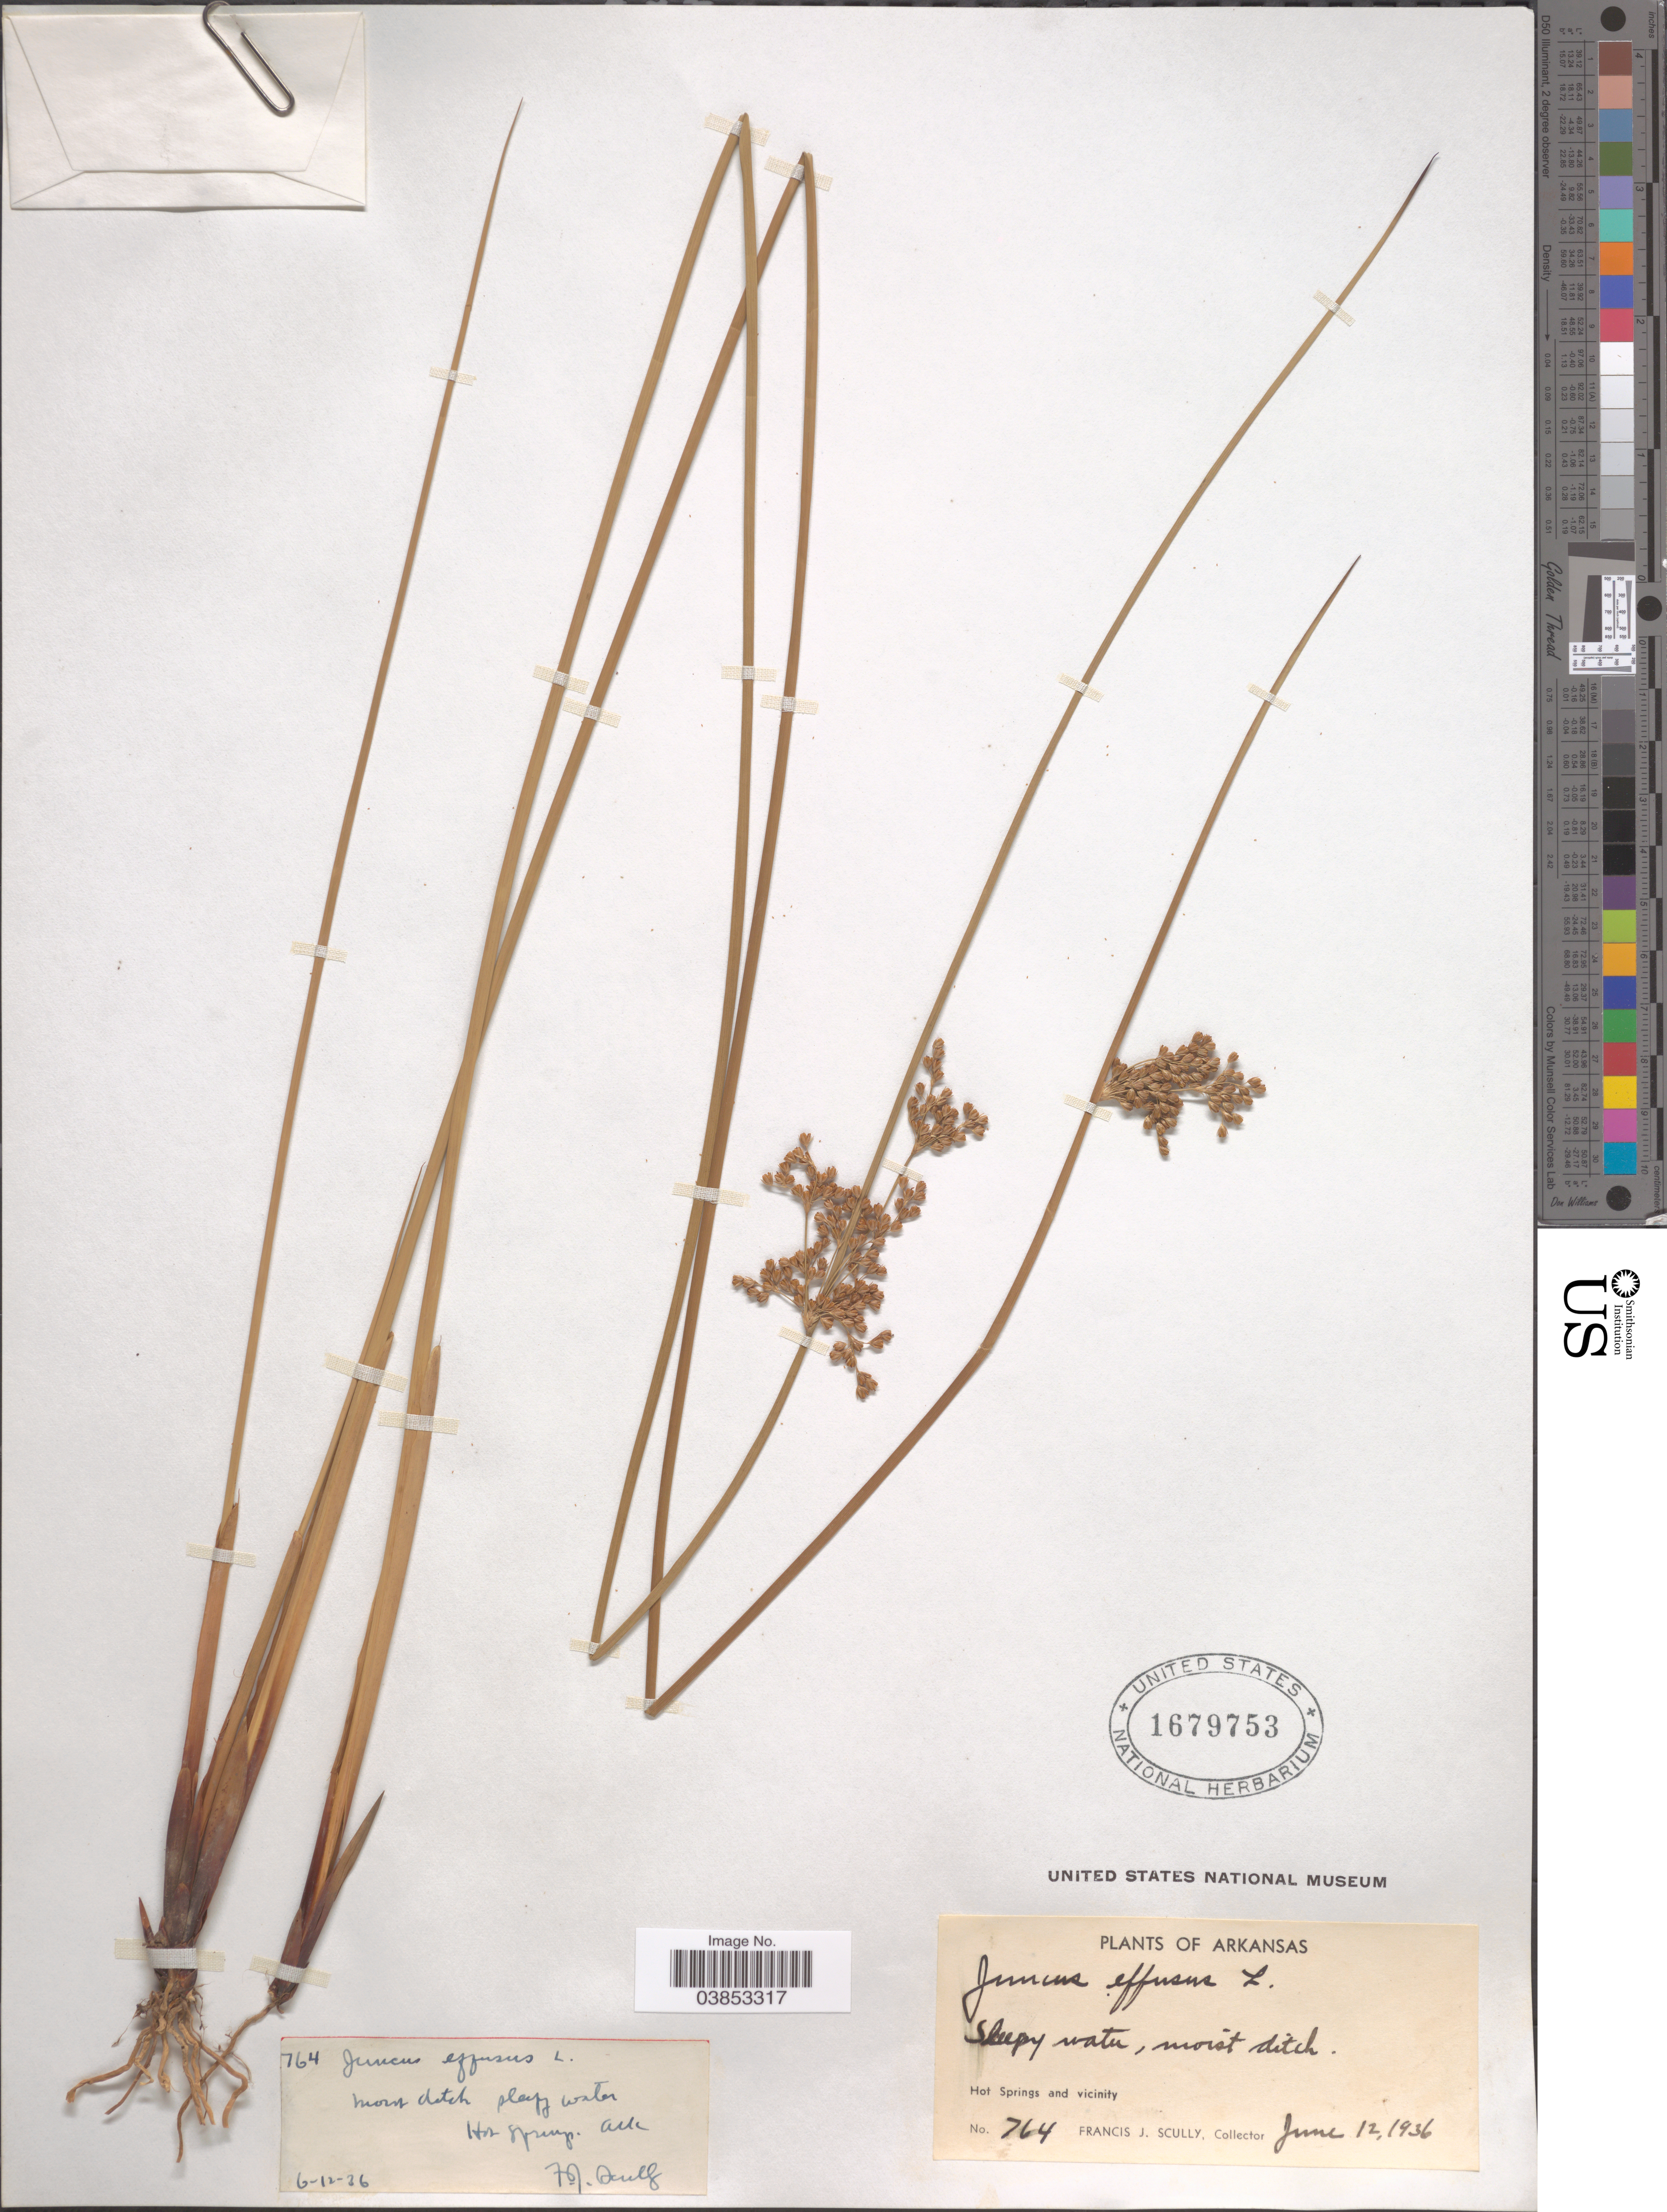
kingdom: Plantae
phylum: Tracheophyta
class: Liliopsida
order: Poales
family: Juncaceae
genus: Juncus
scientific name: Juncus effusus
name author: L.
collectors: F. J. Scully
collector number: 764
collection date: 1936-06-12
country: United States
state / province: Arkansas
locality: Hot Springs and vicinity.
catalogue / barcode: US 1679753